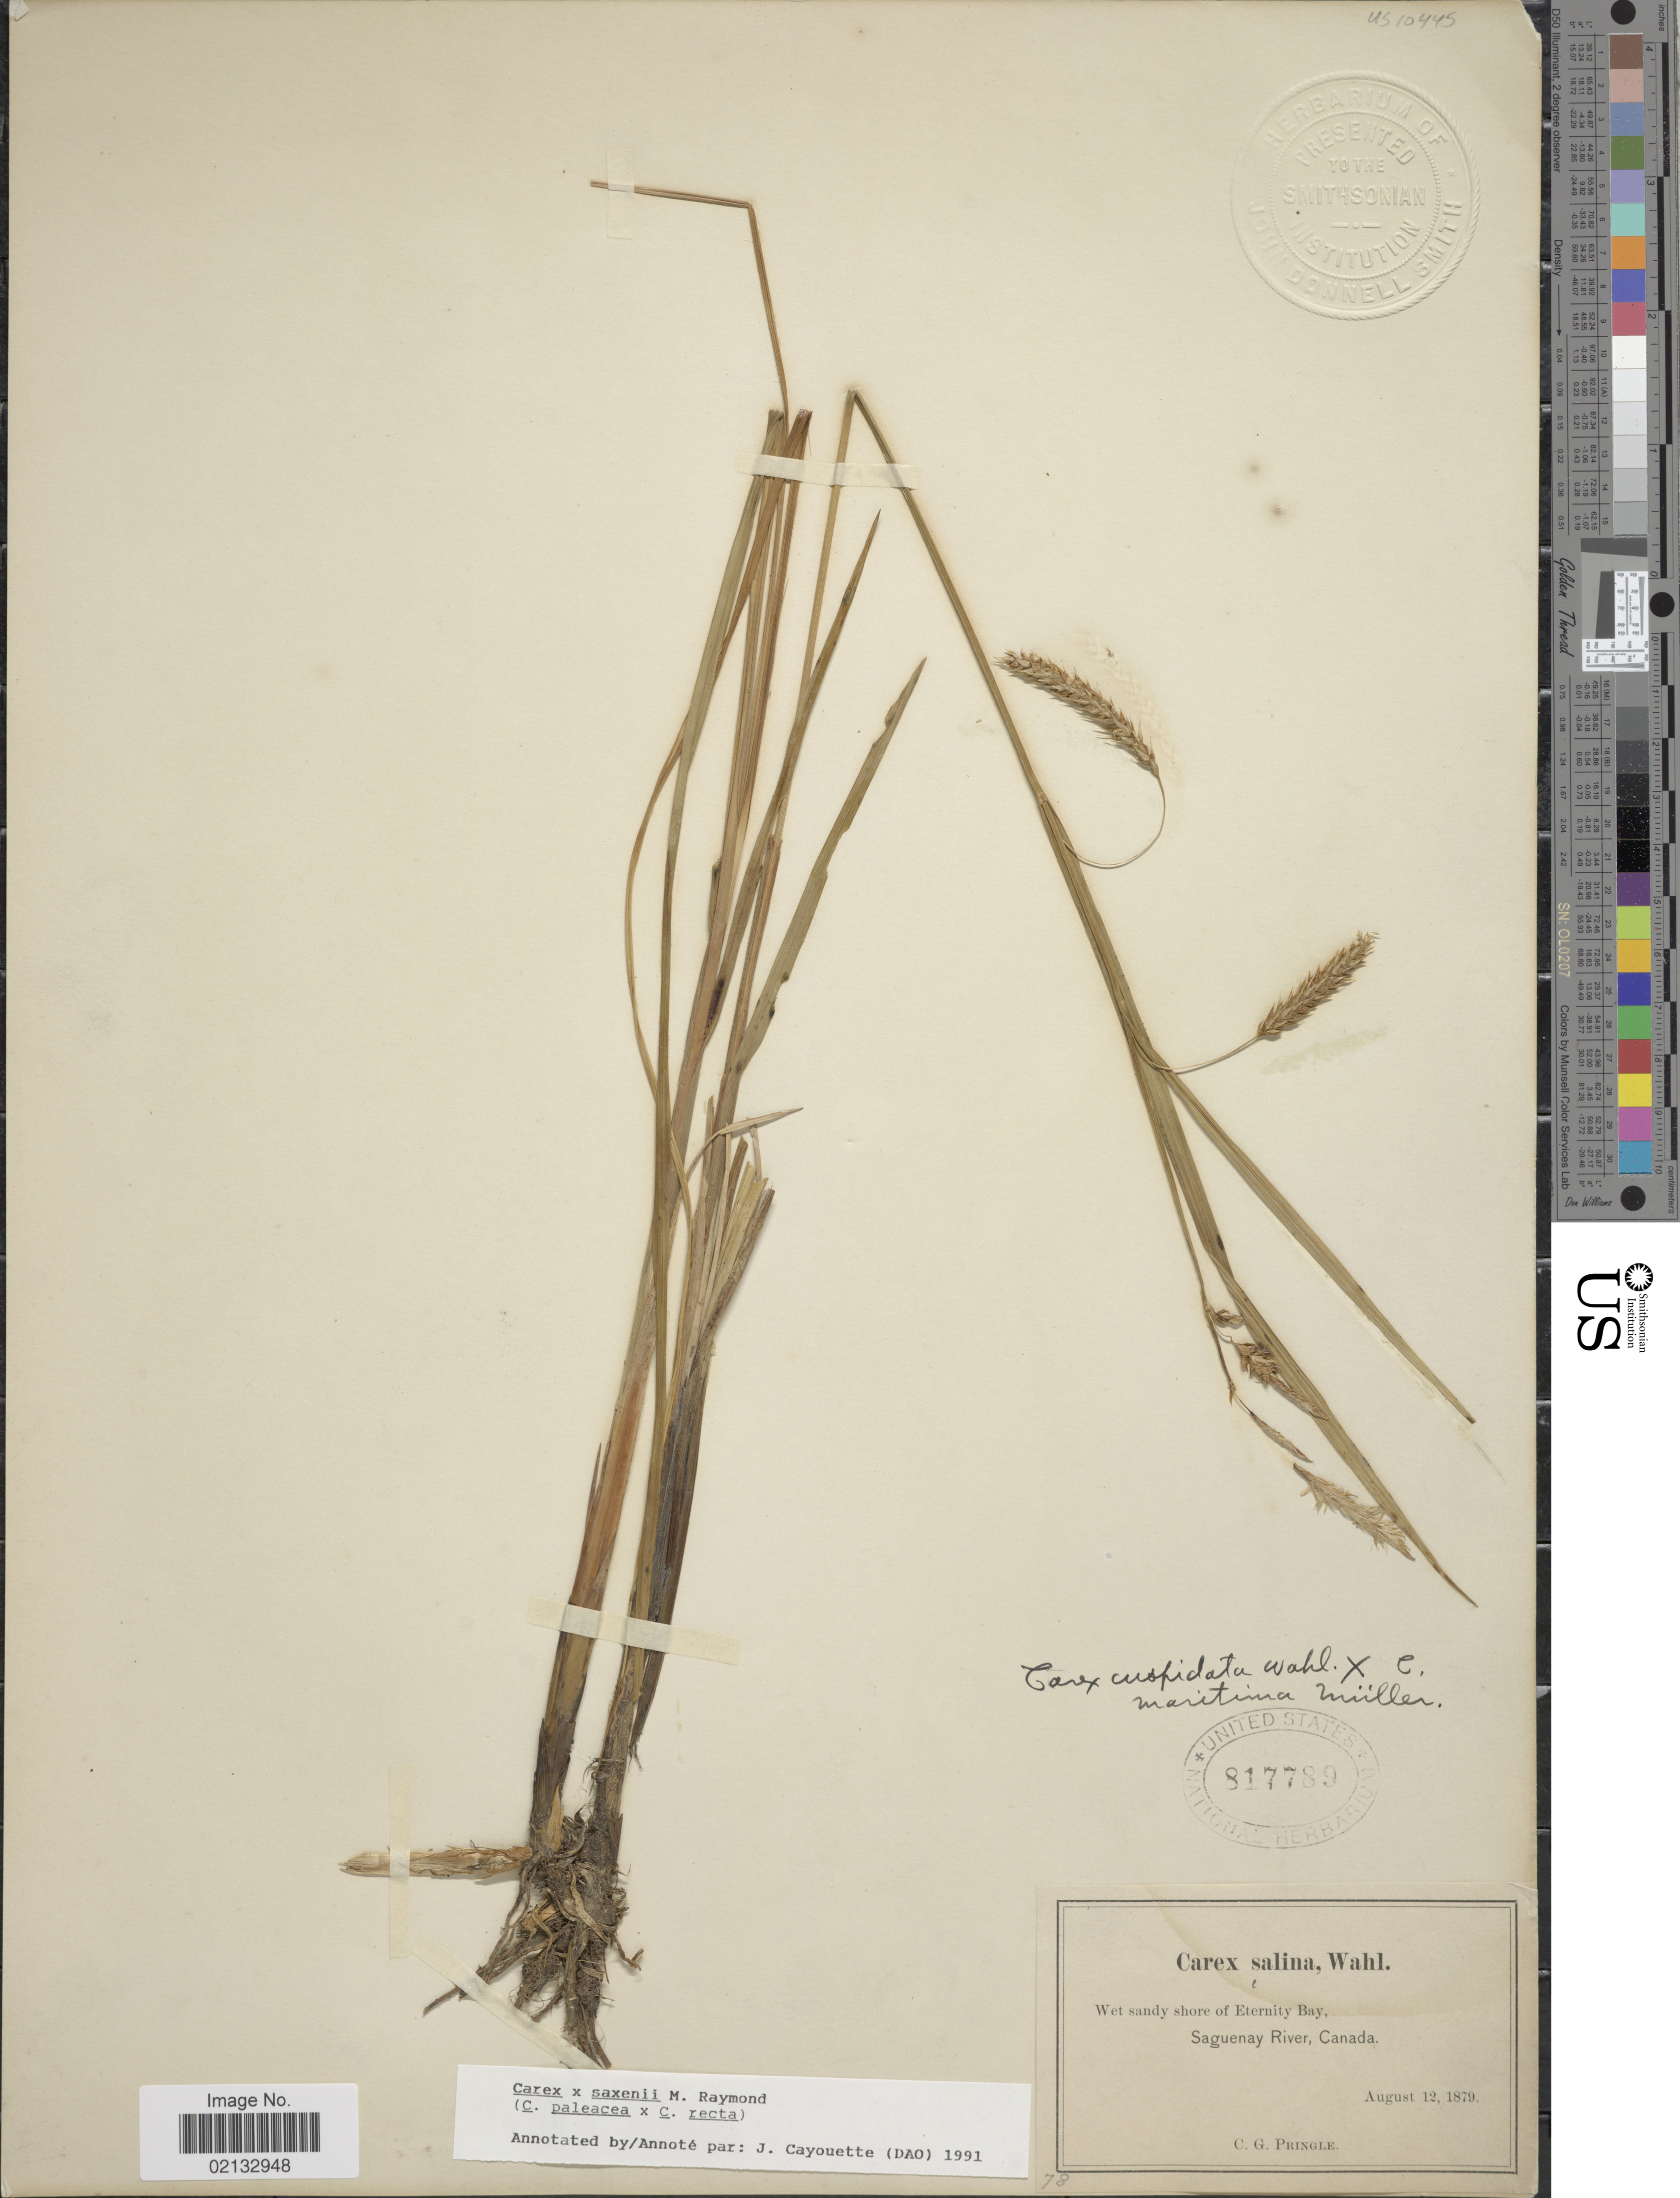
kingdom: Plantae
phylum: Tracheophyta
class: Liliopsida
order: Poales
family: Cyperaceae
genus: Carex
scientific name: Carex x saxenii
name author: Raymond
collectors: C. G. Pringle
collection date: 1879-08-12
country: Canada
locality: Wet sandy shore of Eternity Bay, Saguenay River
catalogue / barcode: US 817789